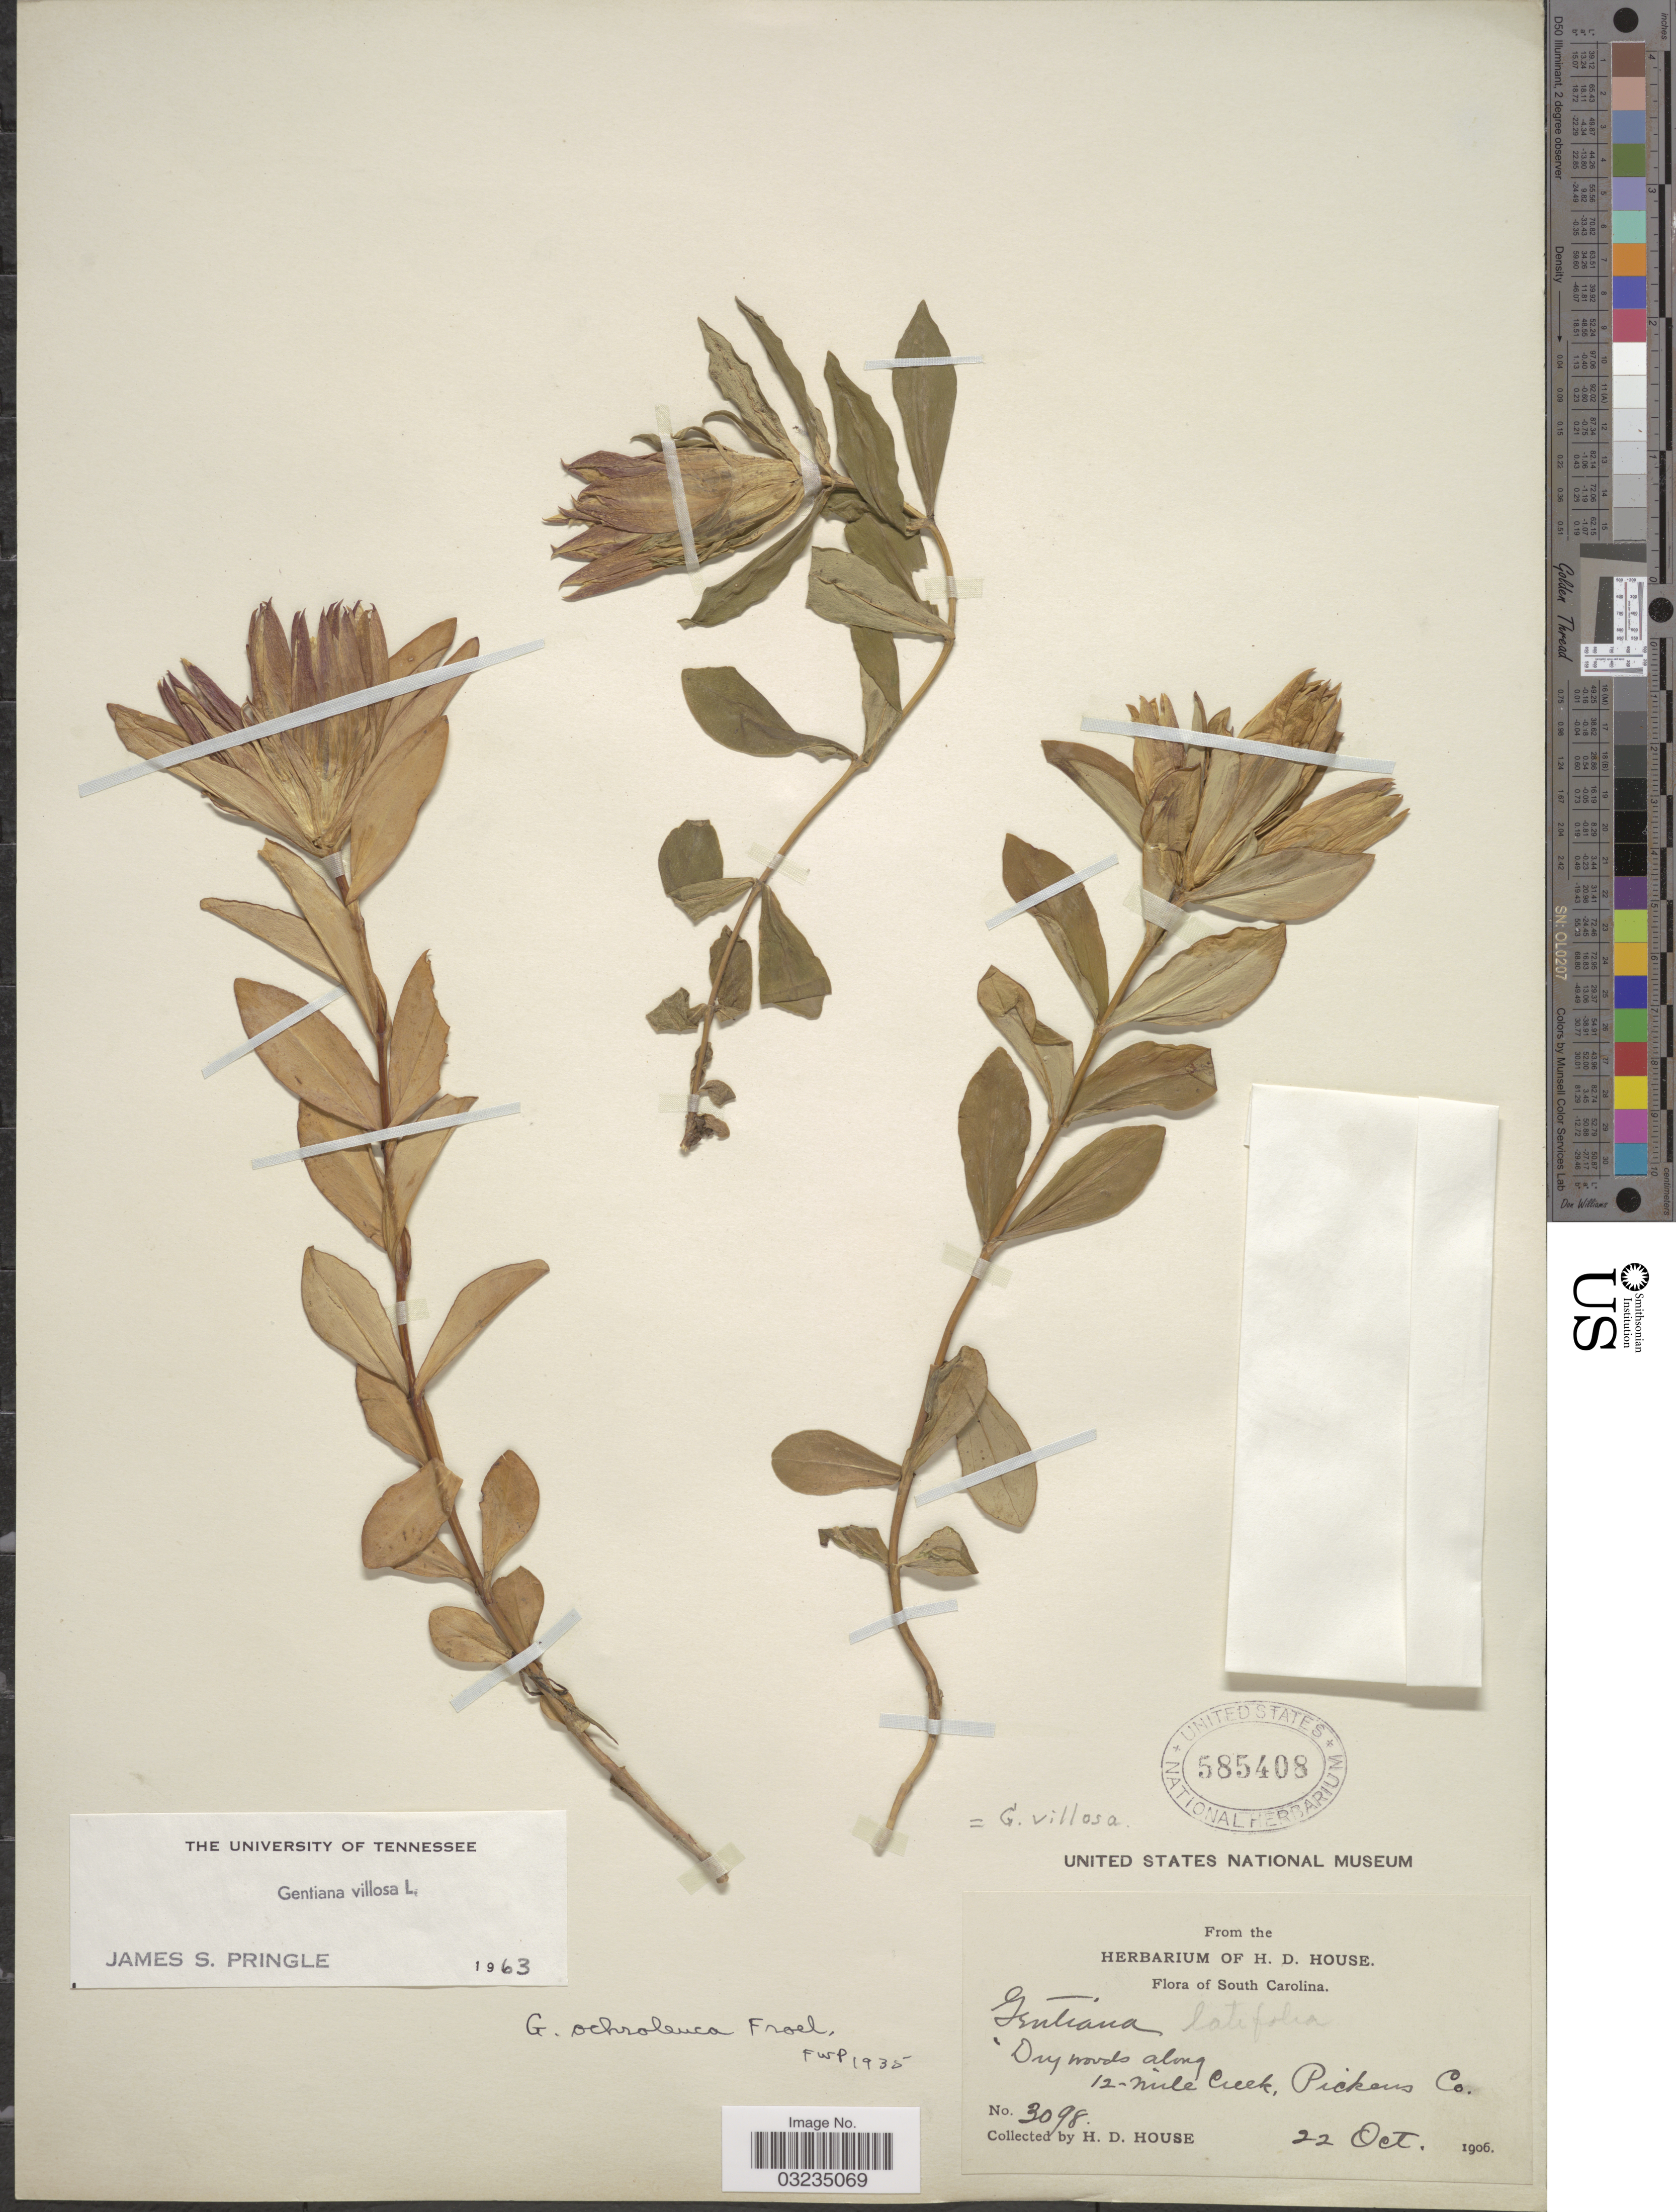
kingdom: Plantae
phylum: Tracheophyta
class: Magnoliopsida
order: Gentianales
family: Gentianaceae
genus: Gentiana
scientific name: Gentiana villosa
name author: L.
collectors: H. D. House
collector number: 3098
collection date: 1906-10-22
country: United States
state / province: South Carolina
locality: Along 12-mile Creek, Pickens Co.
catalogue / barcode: US 585408